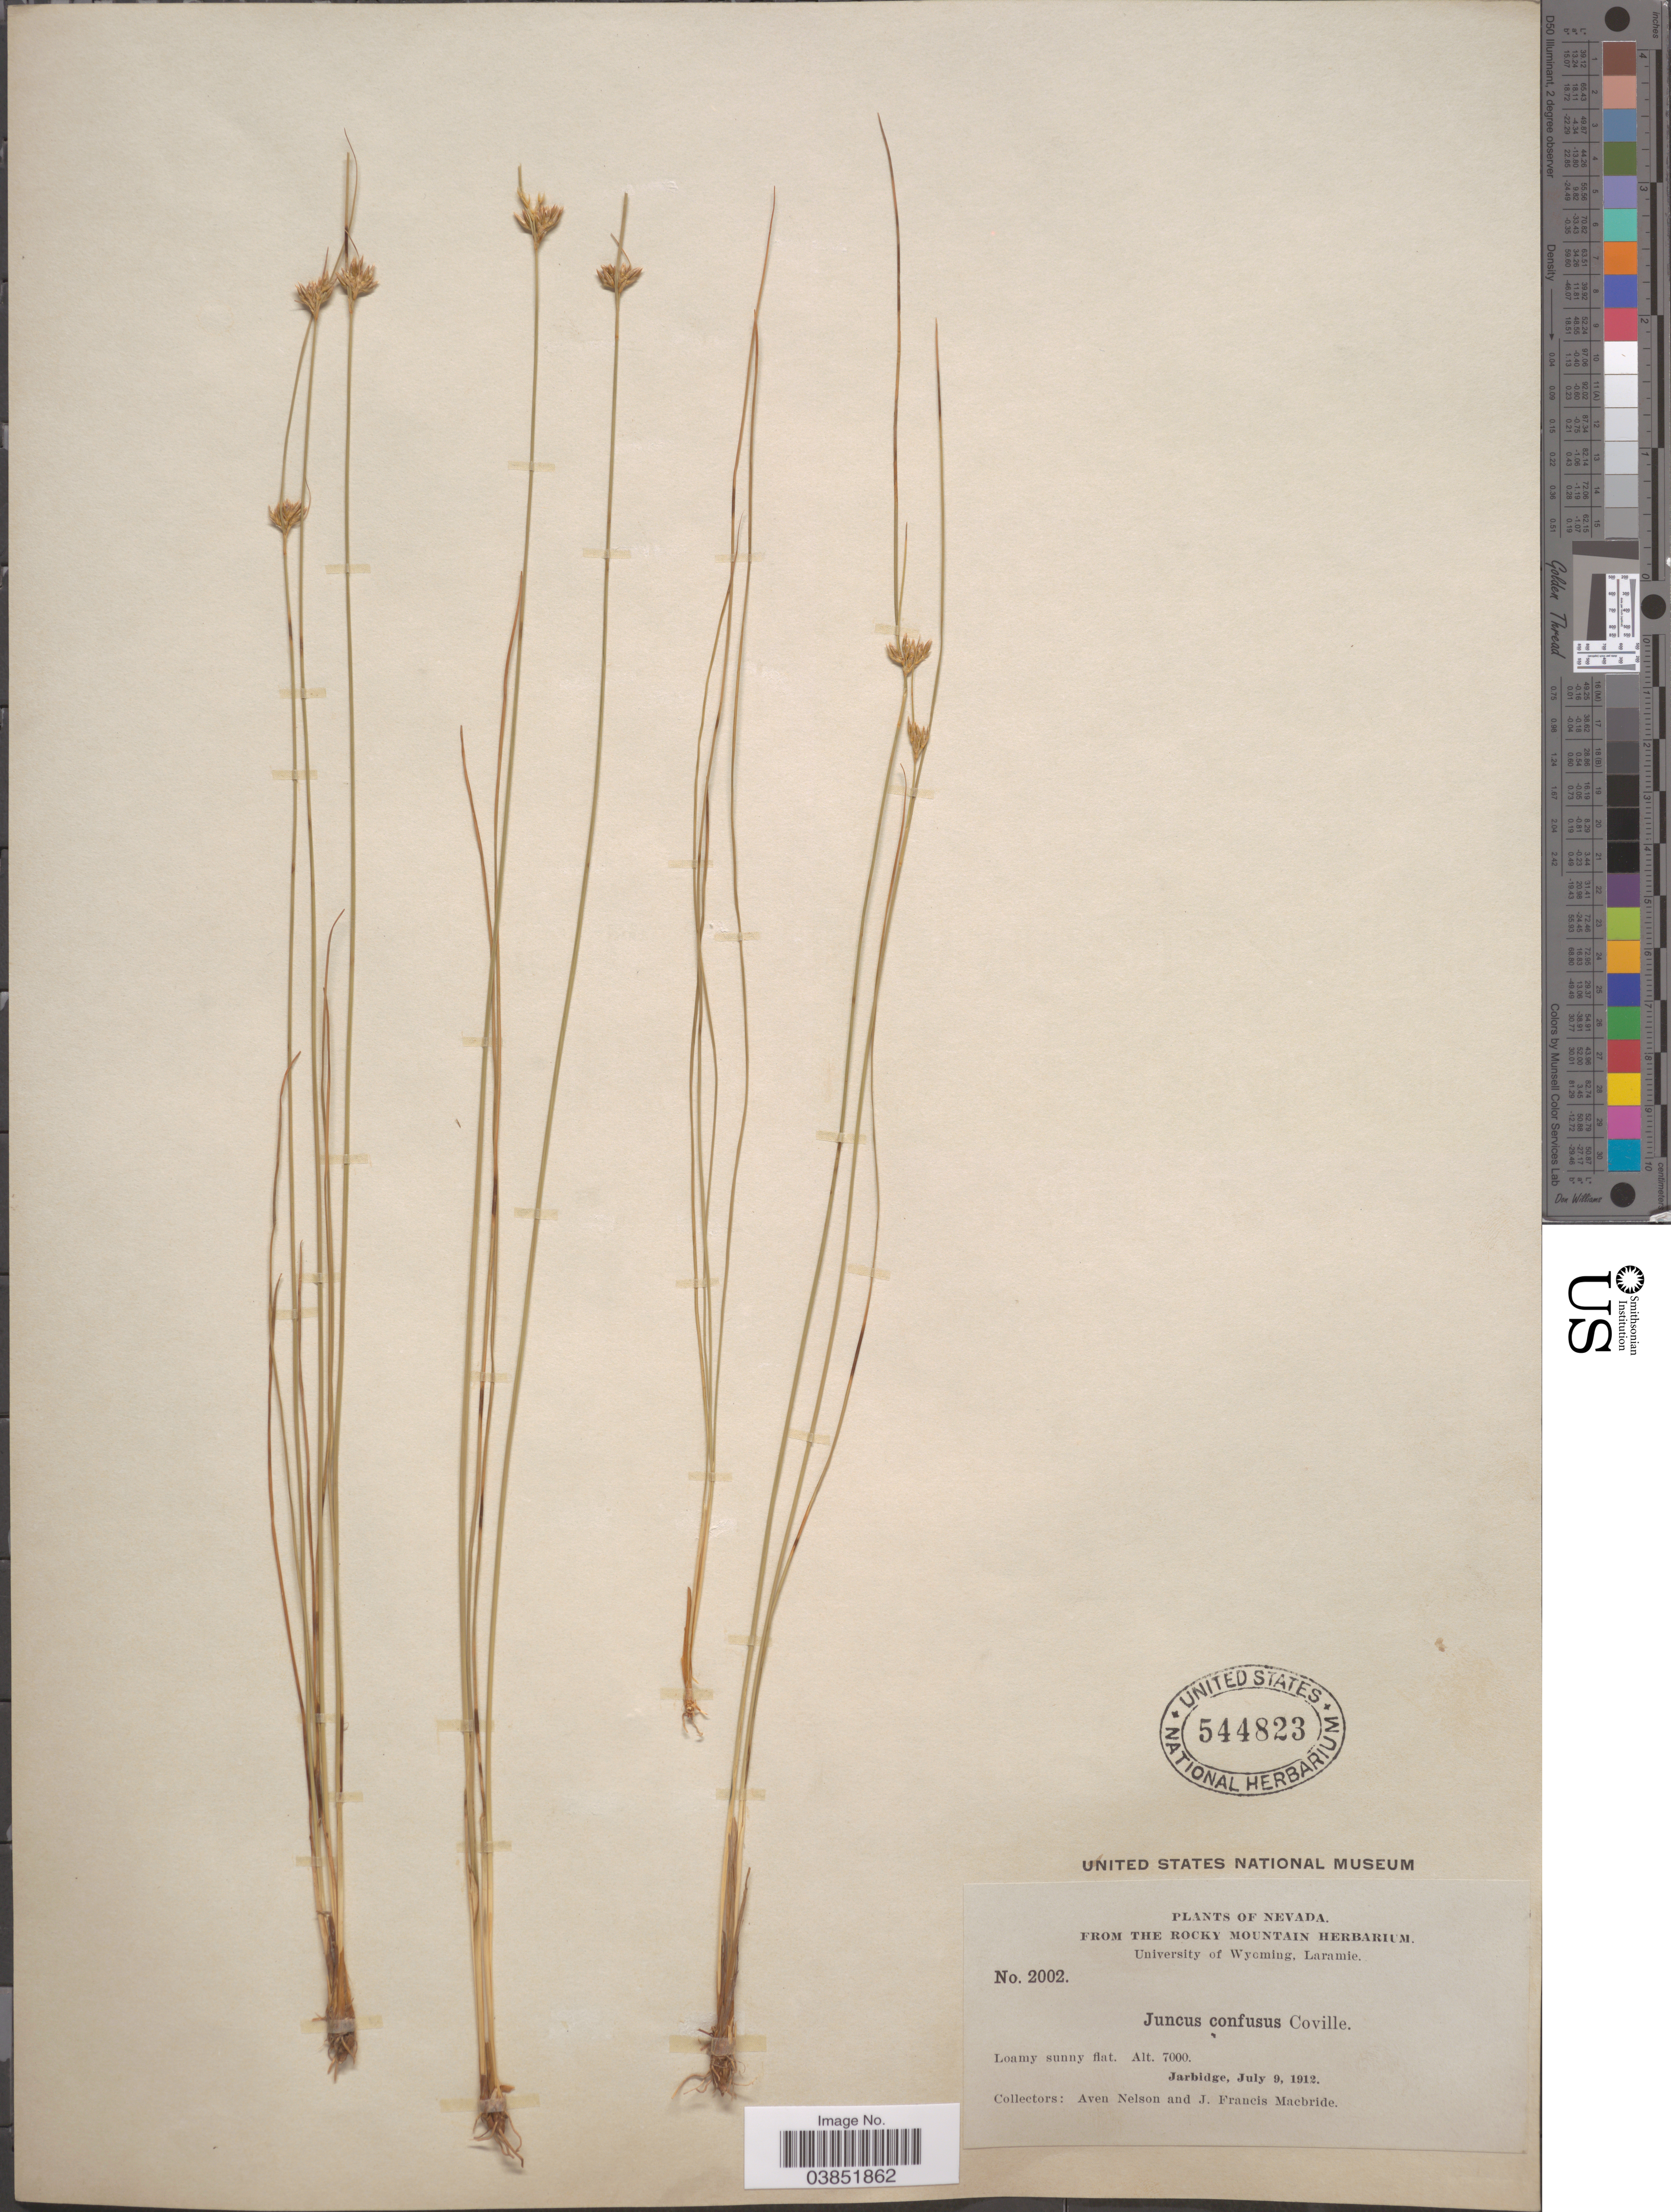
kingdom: Plantae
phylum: Tracheophyta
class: Liliopsida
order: Poales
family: Juncaceae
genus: Juncus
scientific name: Juncus confusus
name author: Coville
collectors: A. Nelson & J. F. Macbride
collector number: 2002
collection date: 1912-07-09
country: United States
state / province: Nevada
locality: Loamy sunny flat. Jarbidge.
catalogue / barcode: US 544823